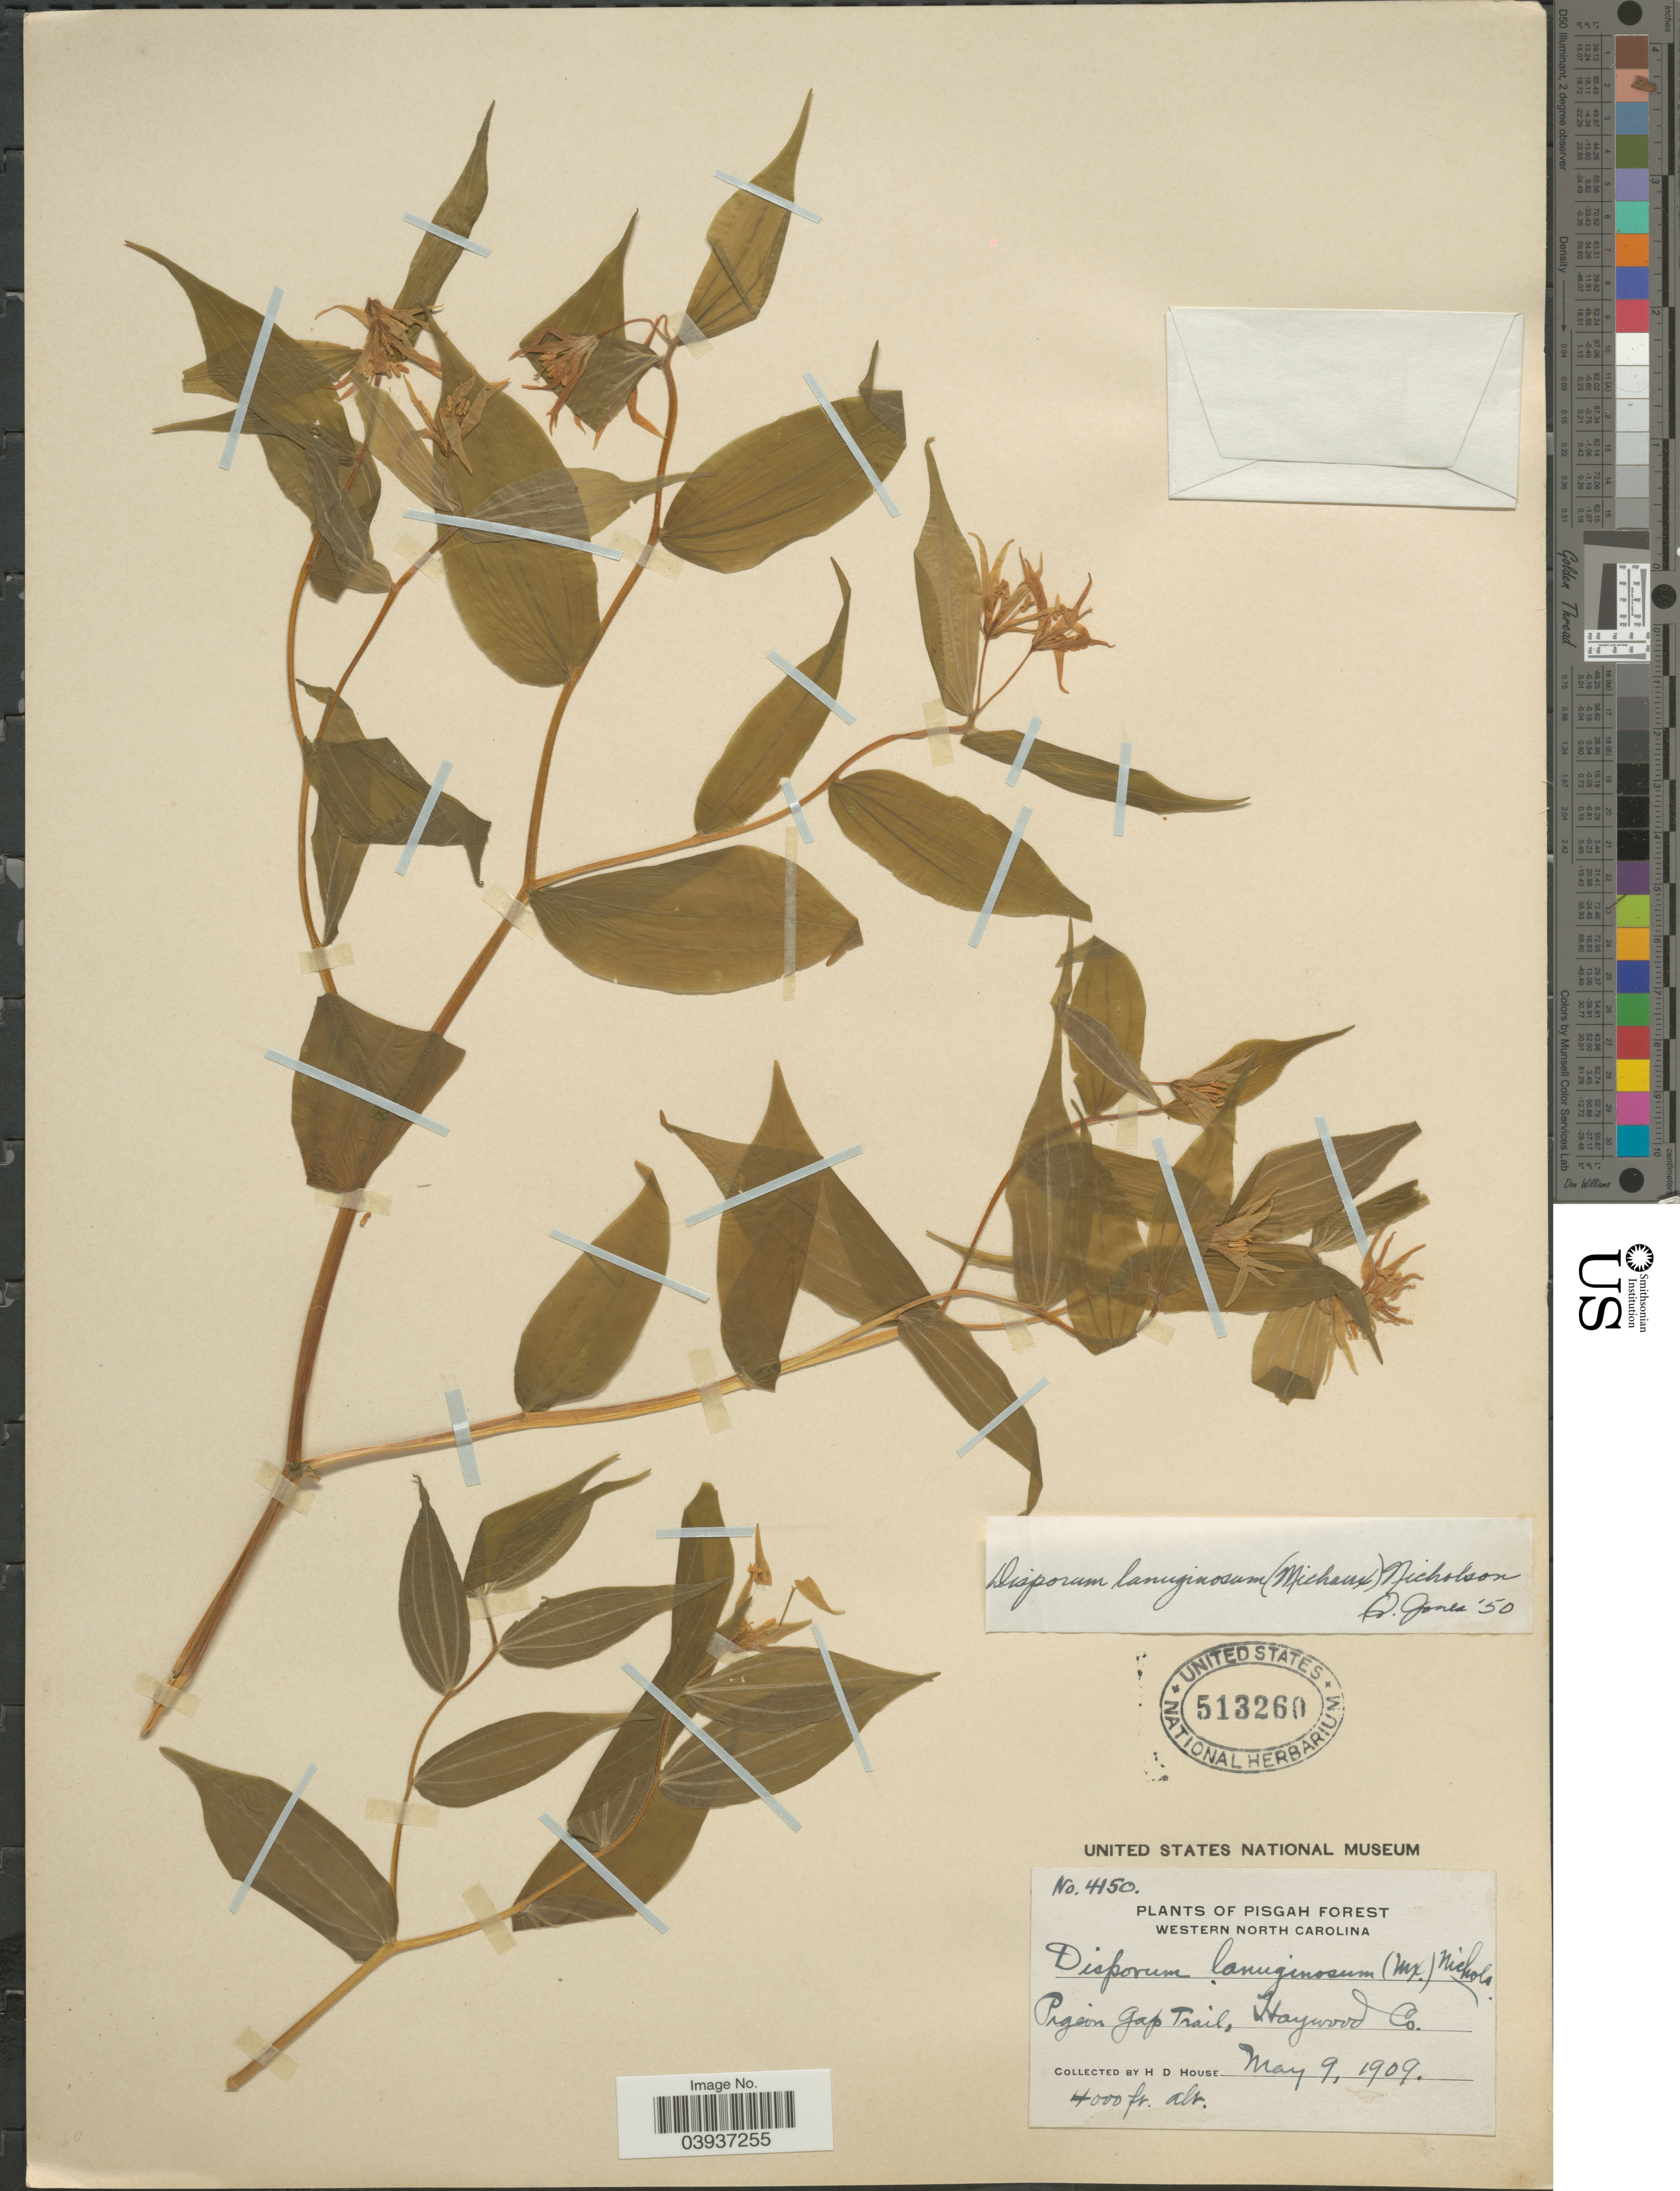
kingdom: Plantae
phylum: Tracheophyta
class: Liliopsida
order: Liliales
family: Colchicaceae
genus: Disporum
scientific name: Disporum lanuginosum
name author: (Michx.) G. Nicholson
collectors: H. D. House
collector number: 4150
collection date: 1909-05-09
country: United States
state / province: North Carolina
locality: Pisgah Forest. Western North Carolina. Pigeon Gap Trail, Haywood Co.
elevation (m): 1219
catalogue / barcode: US 513260